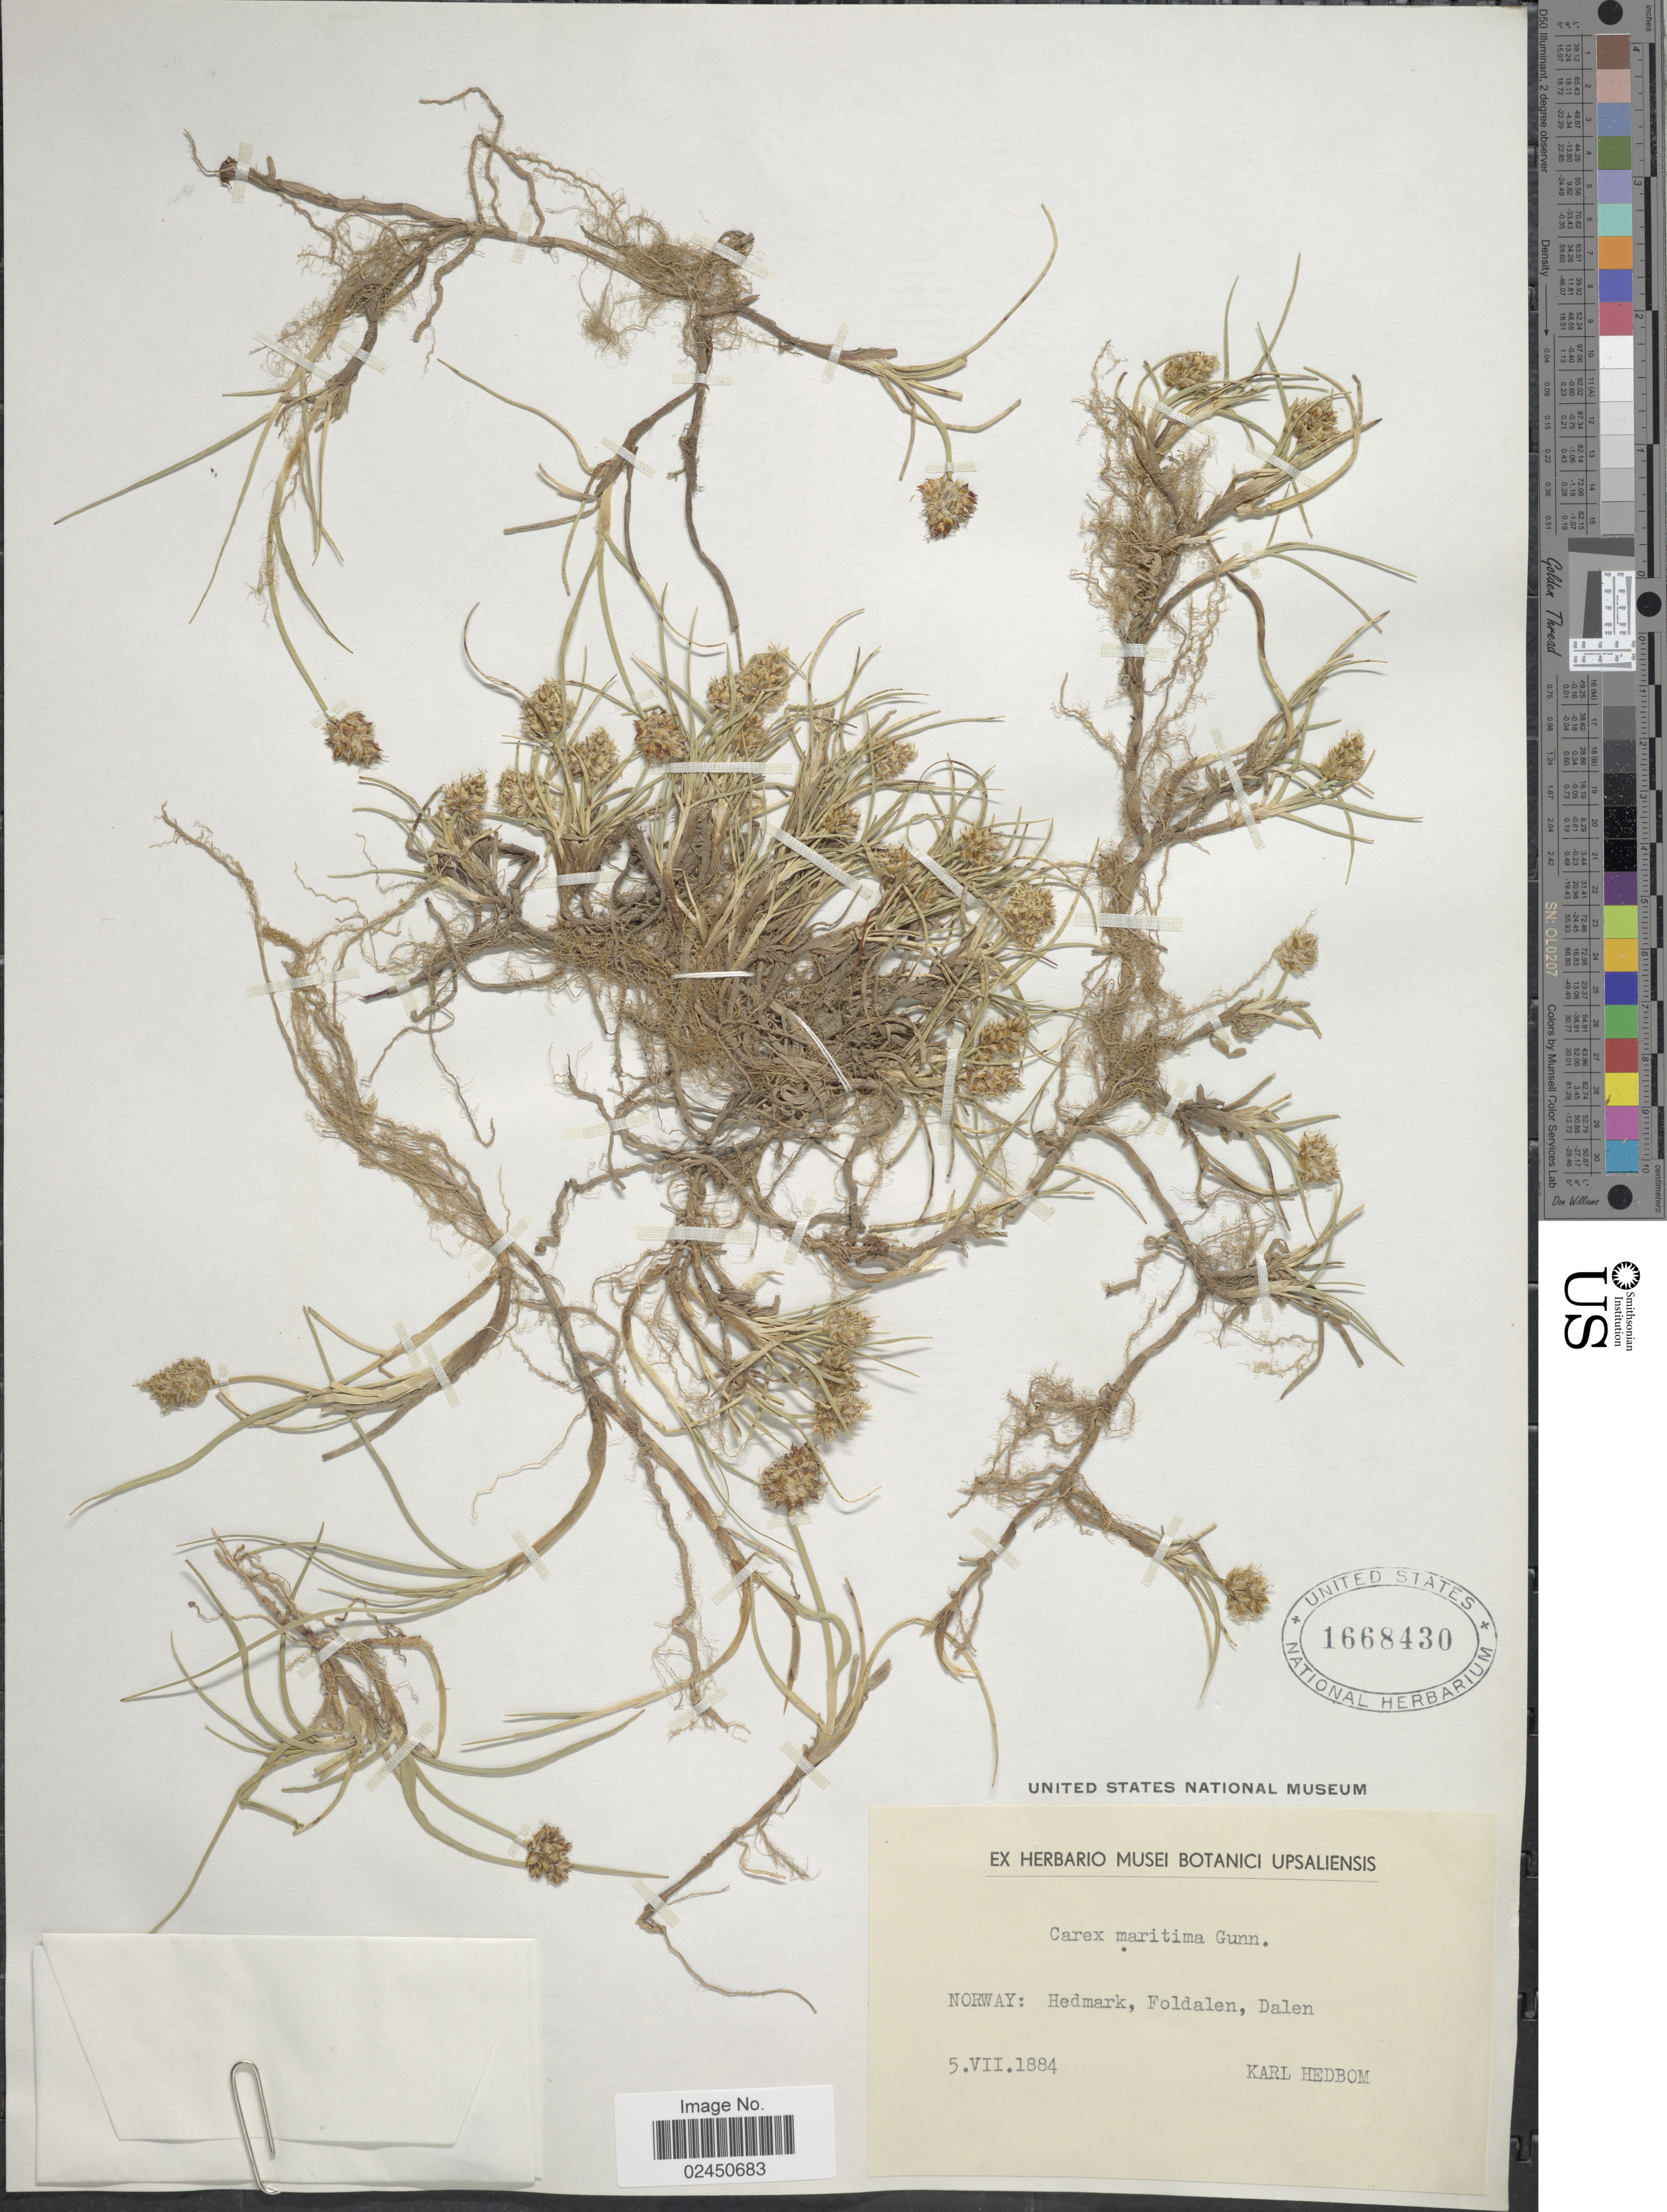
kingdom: Plantae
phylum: Tracheophyta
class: Liliopsida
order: Poales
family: Cyperaceae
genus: Carex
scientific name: Carex maritima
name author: Gunnerus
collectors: K. Hedbom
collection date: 1884-07-05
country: Norway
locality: Hedmark, Foldalen, Dalen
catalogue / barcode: US 1668430